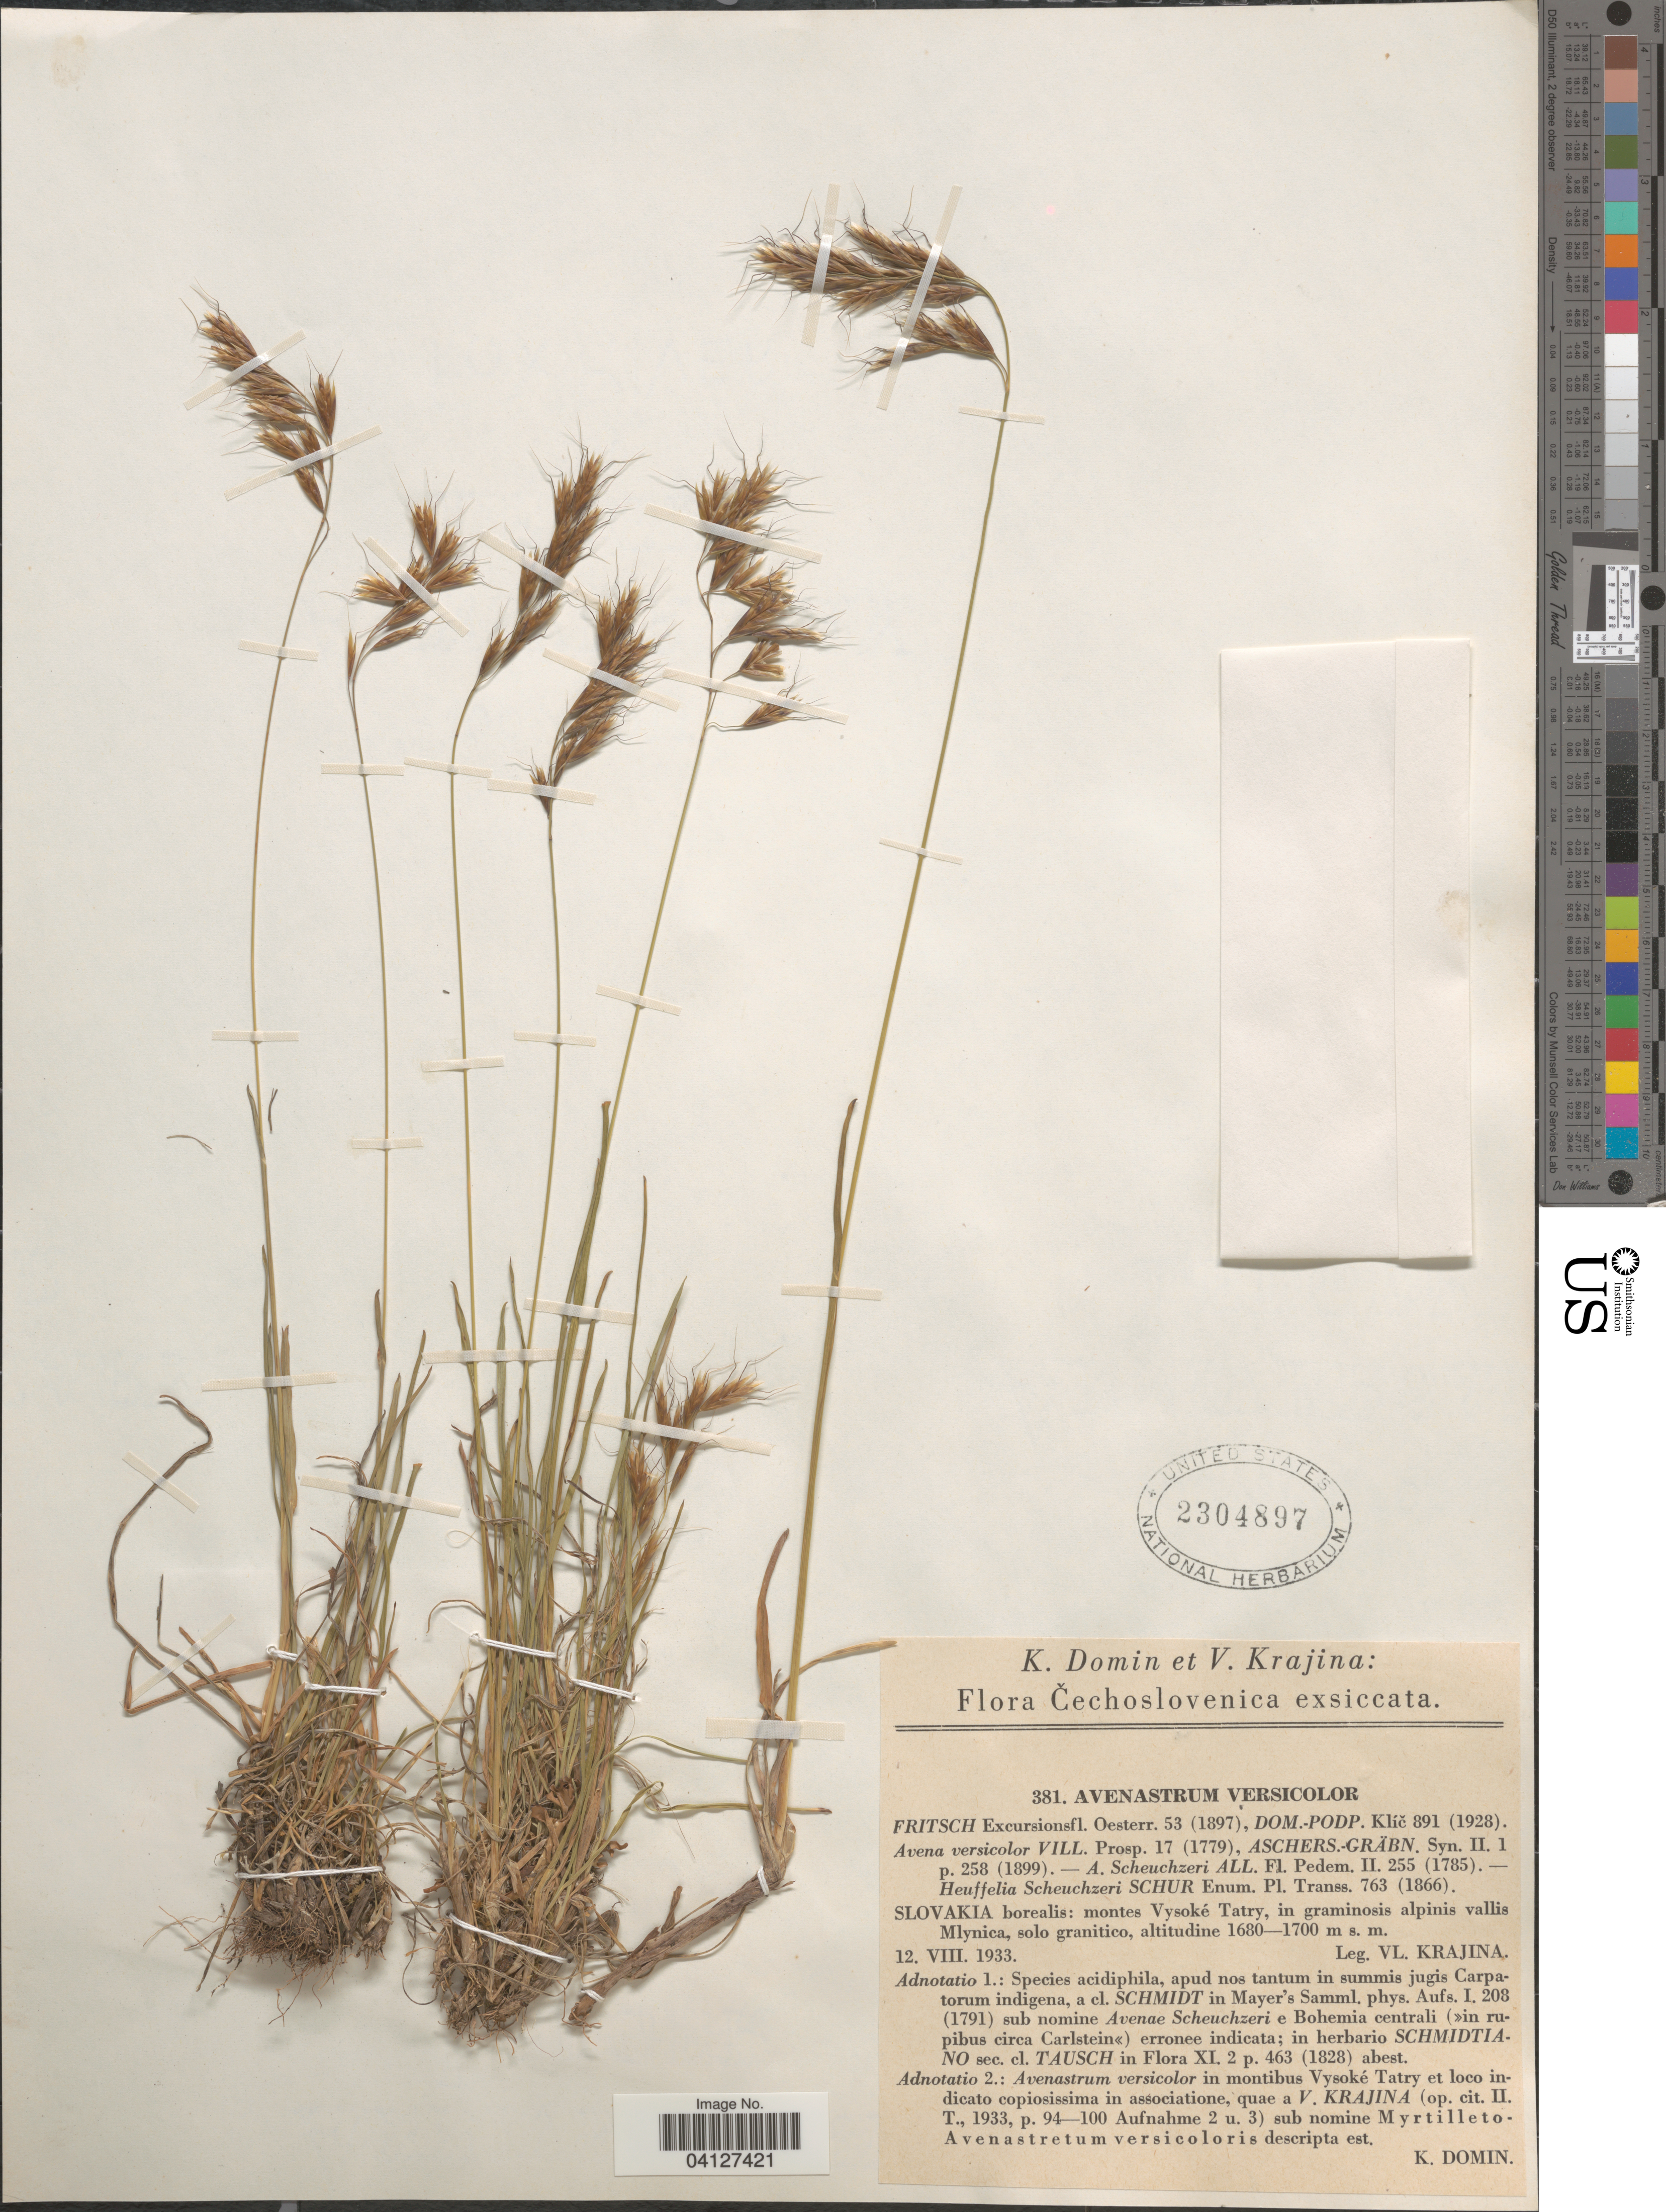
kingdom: Plantae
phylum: Tracheophyta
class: Liliopsida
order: Poales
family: Poaceae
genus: Helictochloa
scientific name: Helictochloa versicolor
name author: (Vill.) Romero Zarco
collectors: V. Krajina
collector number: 381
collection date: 1933-08-12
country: Slovakia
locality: Čechoslovenica. Slovakia borealis: montes Vysoké Tatry, in graminosis alpinis vallis Mlynica.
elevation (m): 1680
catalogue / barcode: US 2304897